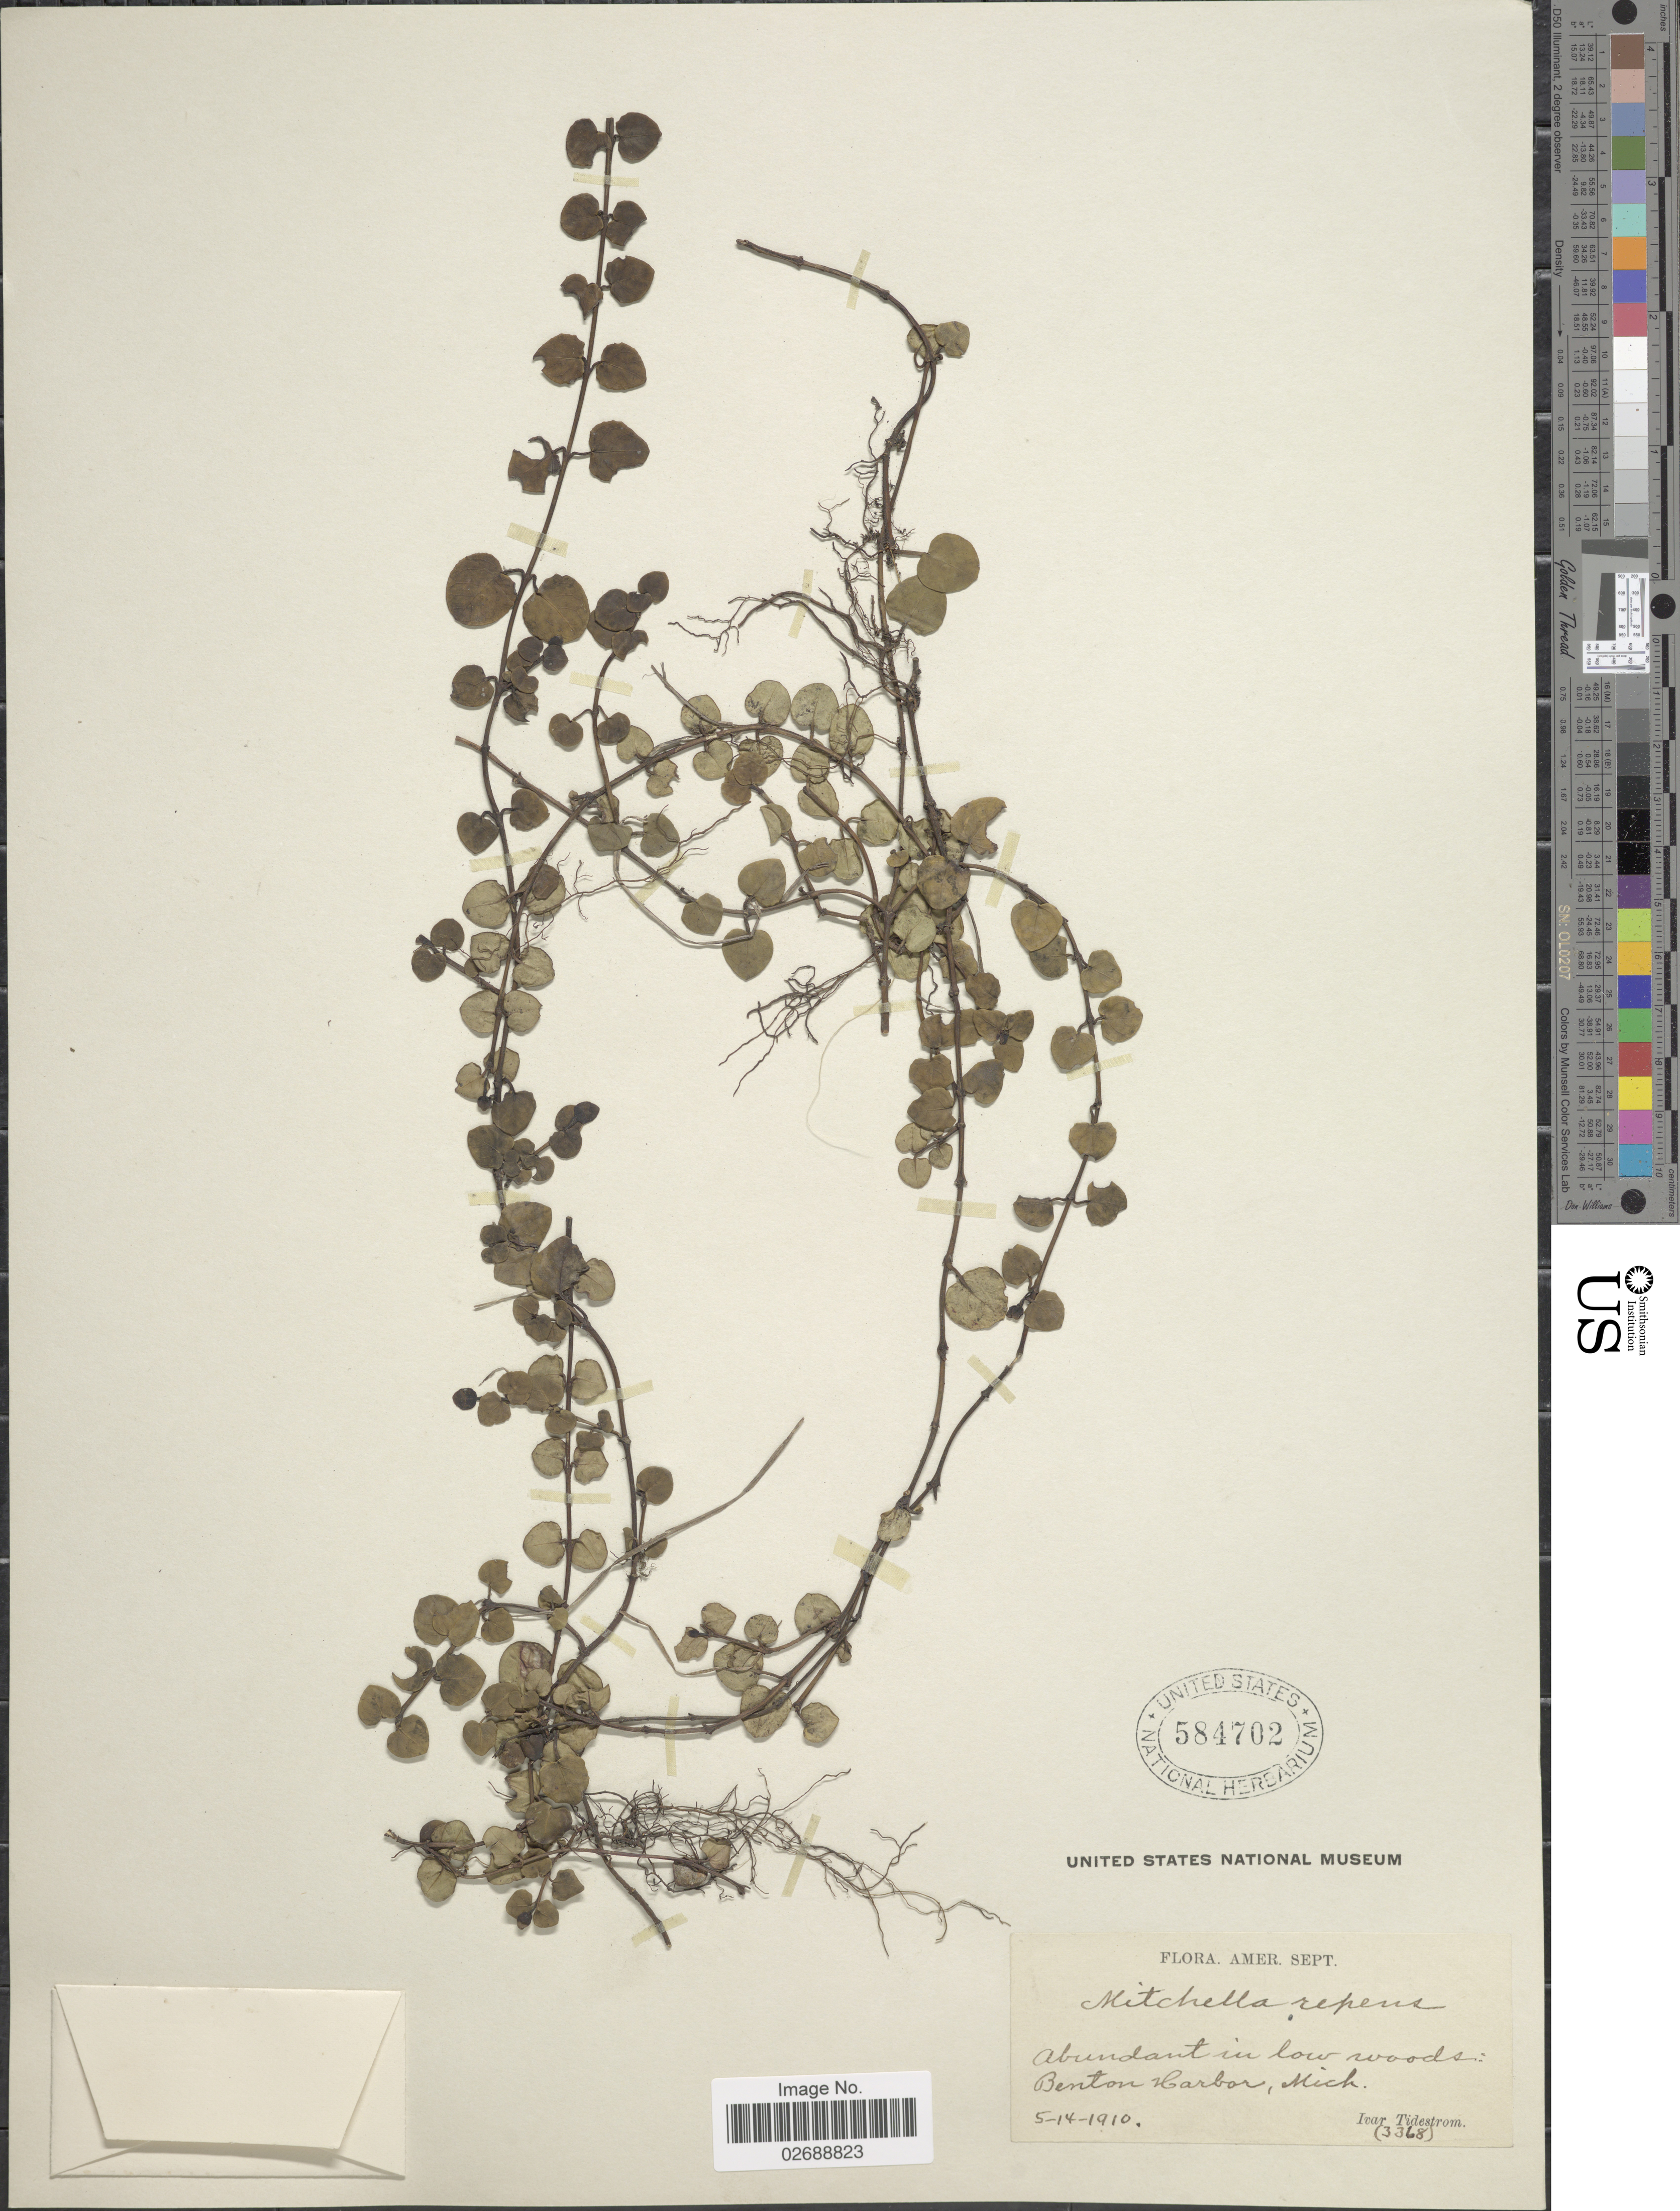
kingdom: Plantae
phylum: Tracheophyta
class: Magnoliopsida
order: Gentianales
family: Rubiaceae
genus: Mitchella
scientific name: Mitchella repens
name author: L.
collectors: I. F. Tidestrom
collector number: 3368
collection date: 1910-05-14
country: United States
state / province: Michigan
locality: Benton Harbor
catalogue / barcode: US 584702